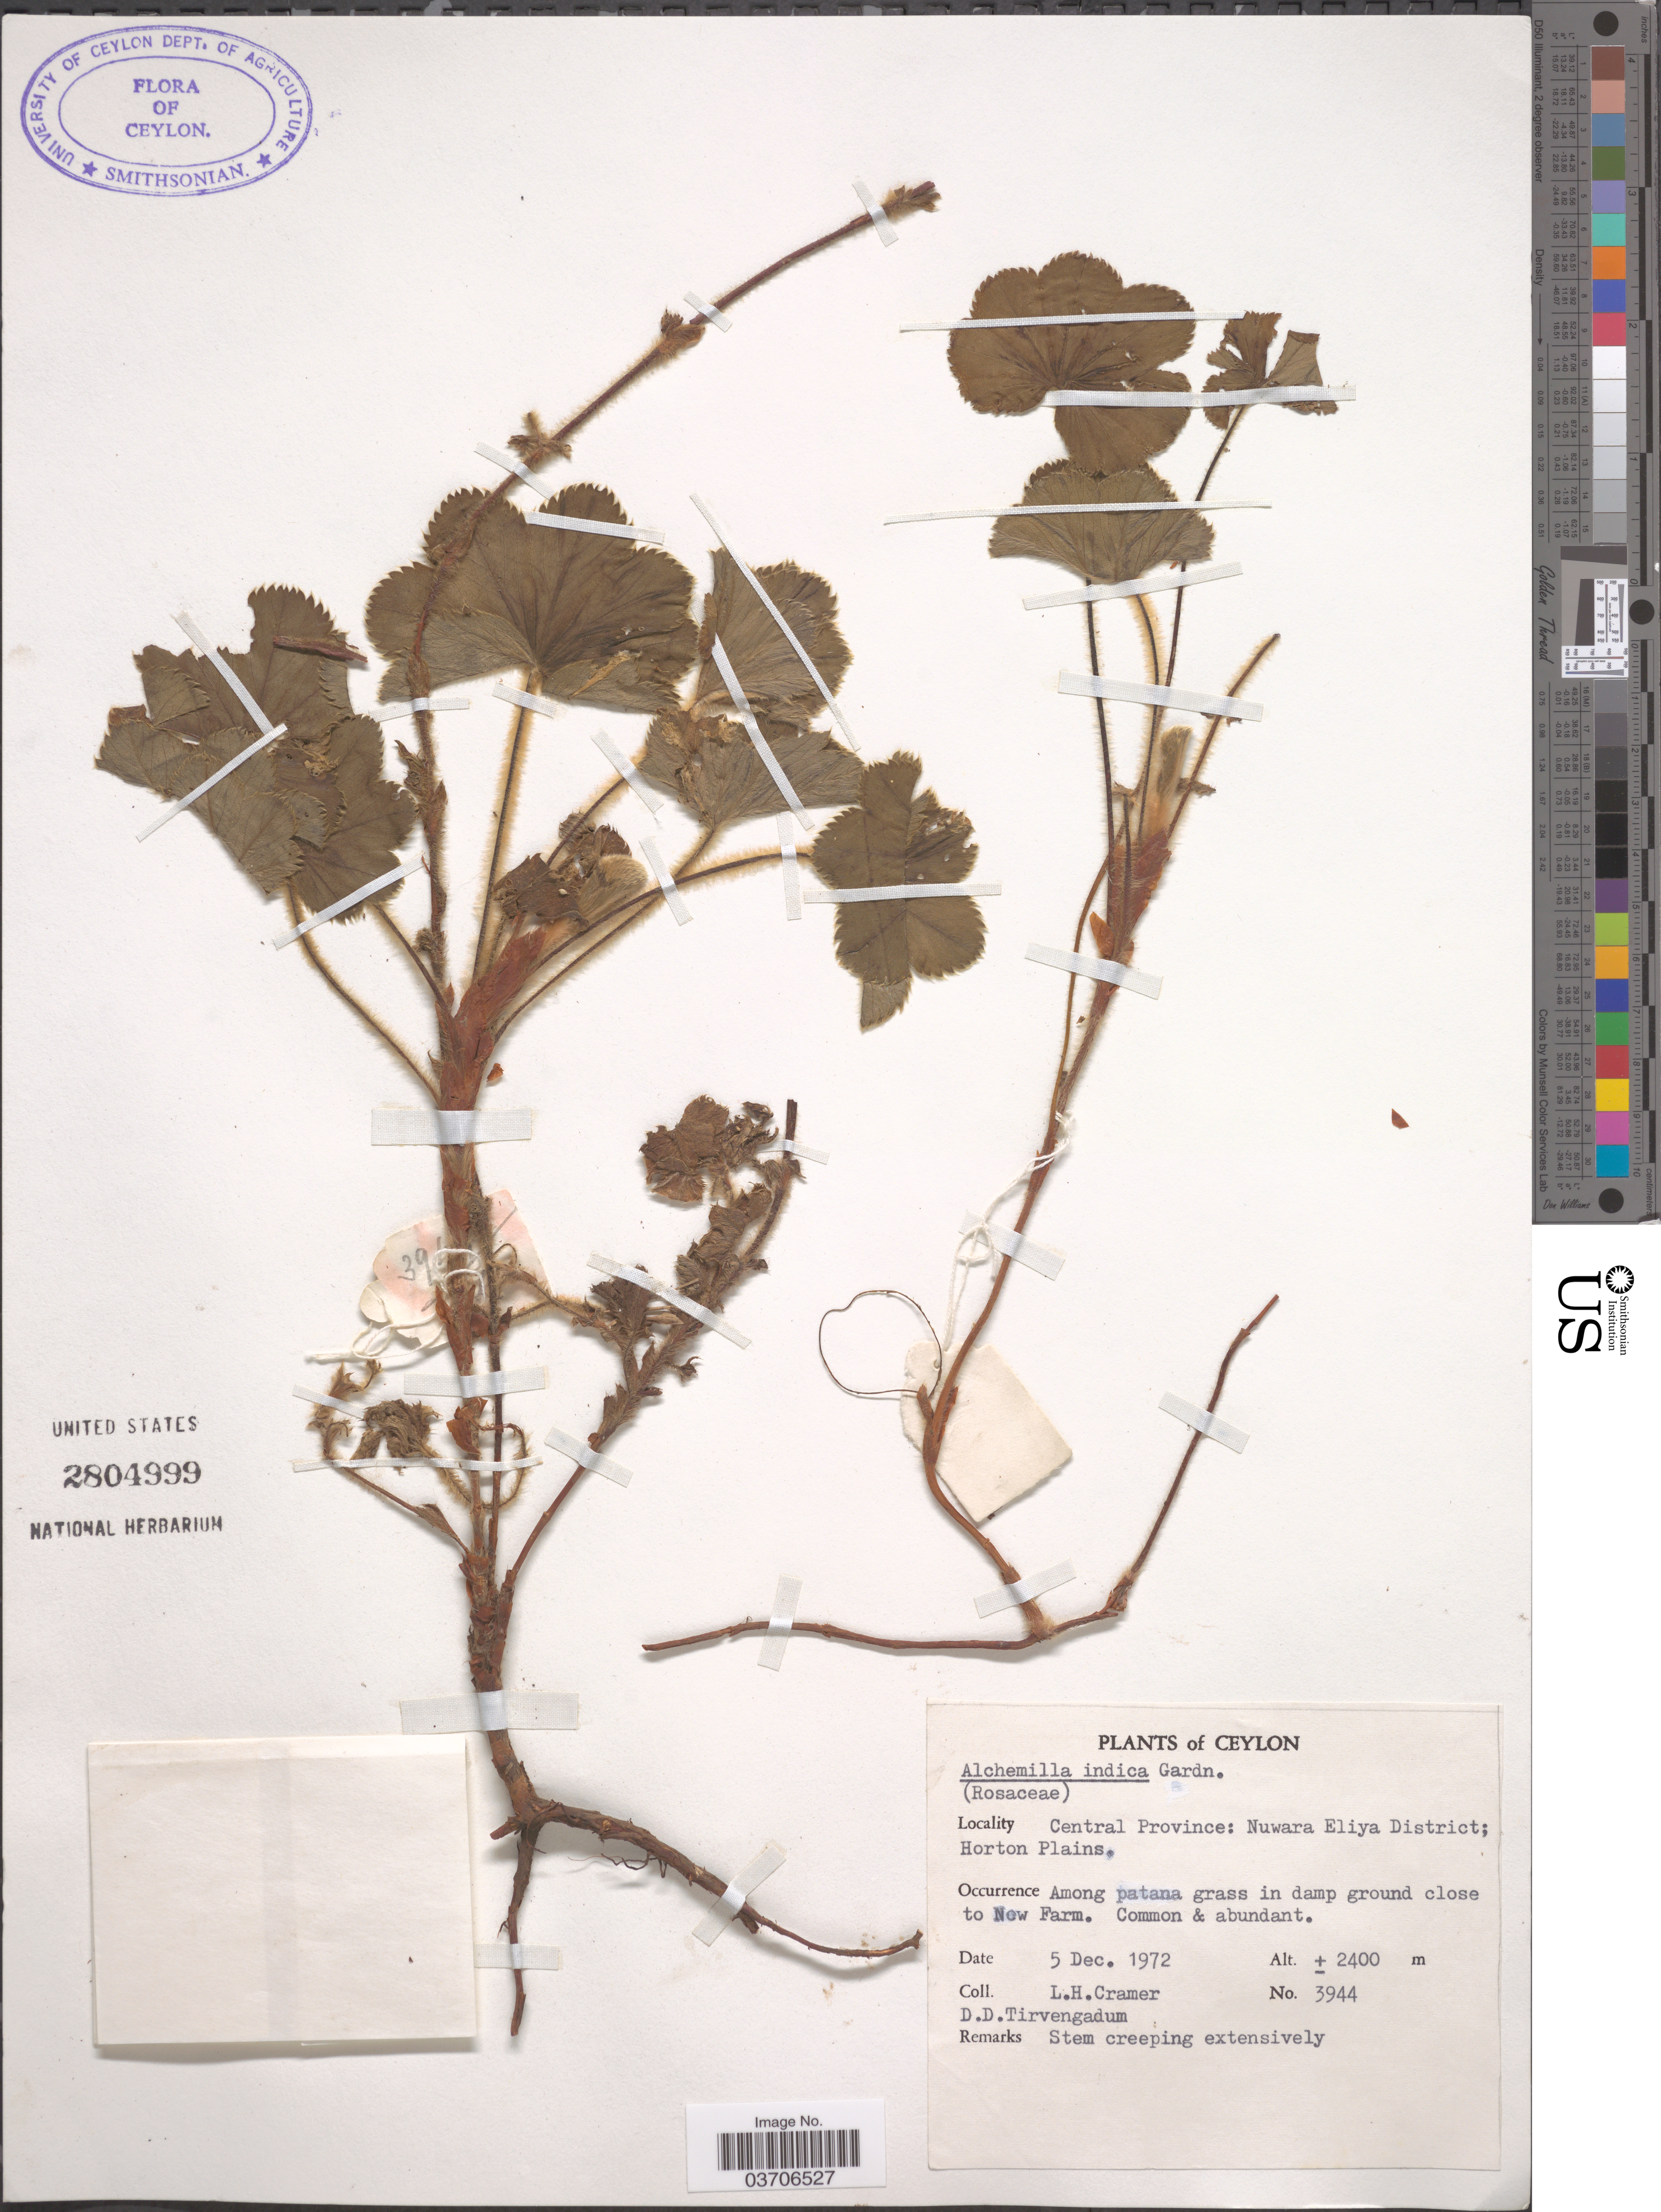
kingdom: Plantae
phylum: Tracheophyta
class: Magnoliopsida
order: Rosales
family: Rosaceae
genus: Alchemilla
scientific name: Alchemilla indica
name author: Gardner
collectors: L. H. Cramer & D. Tirvengadum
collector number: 3944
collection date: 1972-12-05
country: Sri Lanka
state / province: Central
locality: Ceylon. Nuwara Eliya District; Horton Plains.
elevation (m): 2400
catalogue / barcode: US 2804999